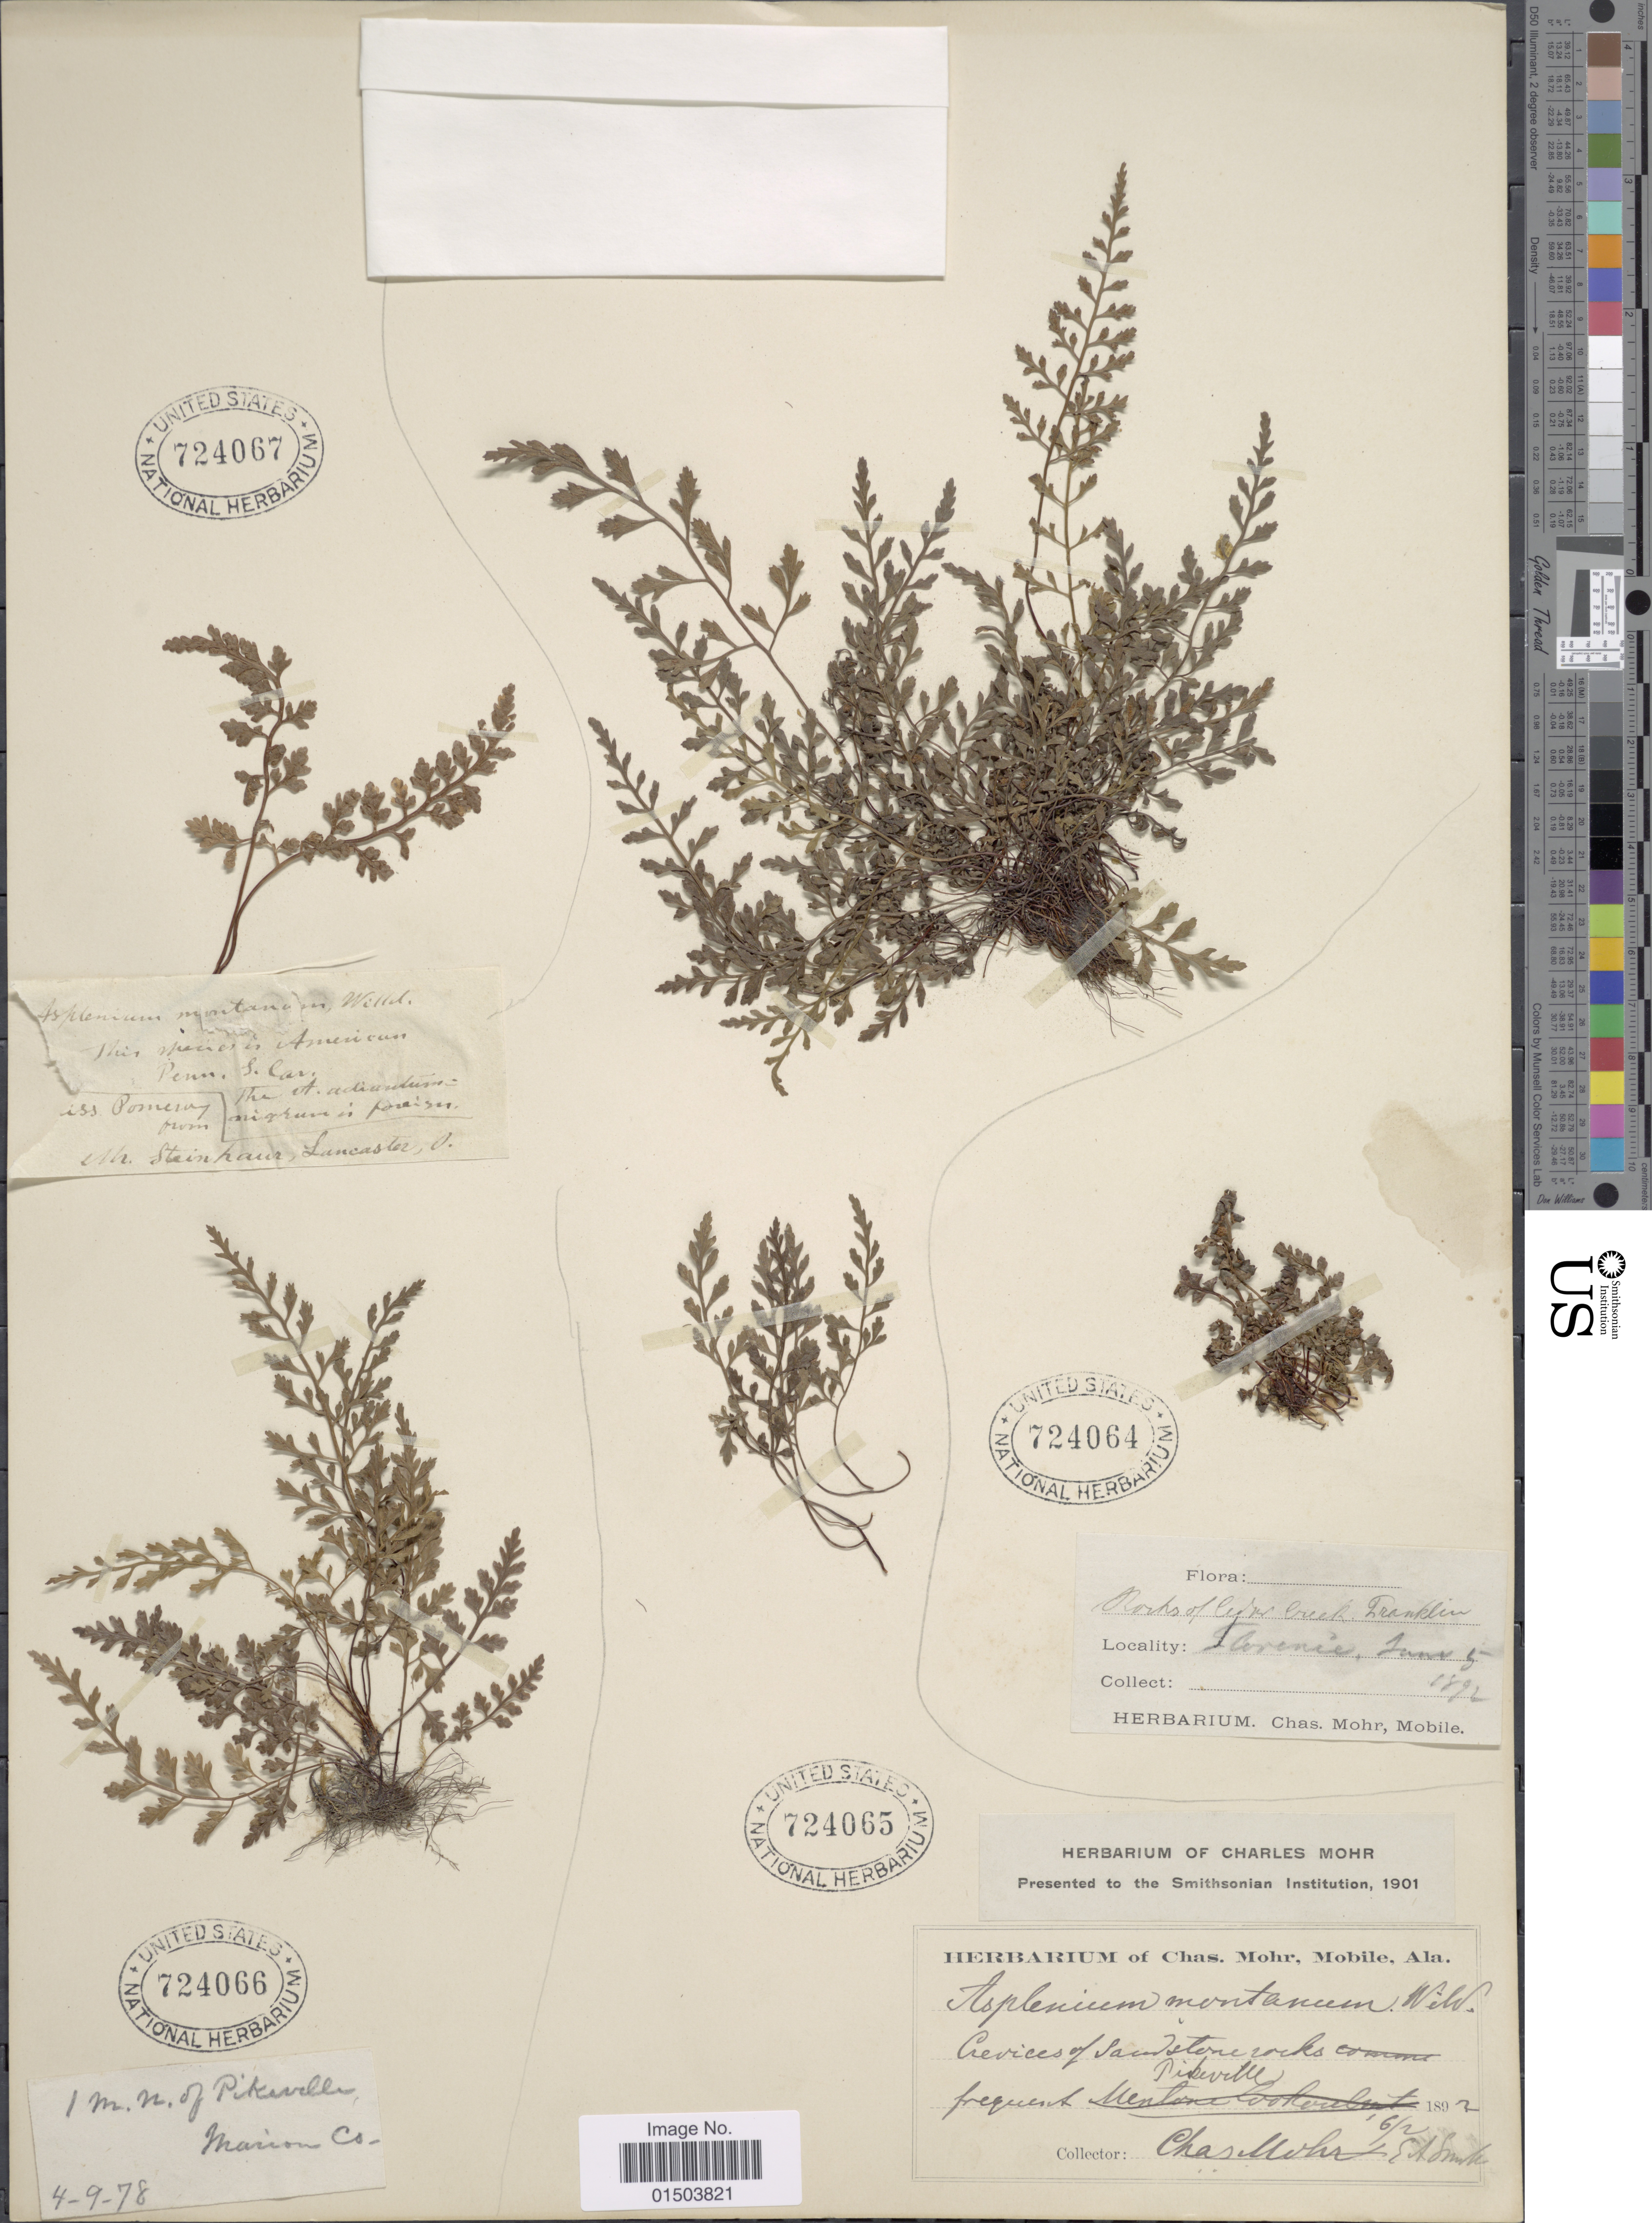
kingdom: Plantae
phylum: Tracheophyta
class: Polypodiopsida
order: Polypodiales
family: Aspleniaceae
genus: Asplenium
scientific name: Asplenium montanum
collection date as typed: Transcribed d/m/y: 4/9/78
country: United States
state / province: Alabama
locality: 1 m. N. of Pikeville, Marion Co.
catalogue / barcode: US 724066-3